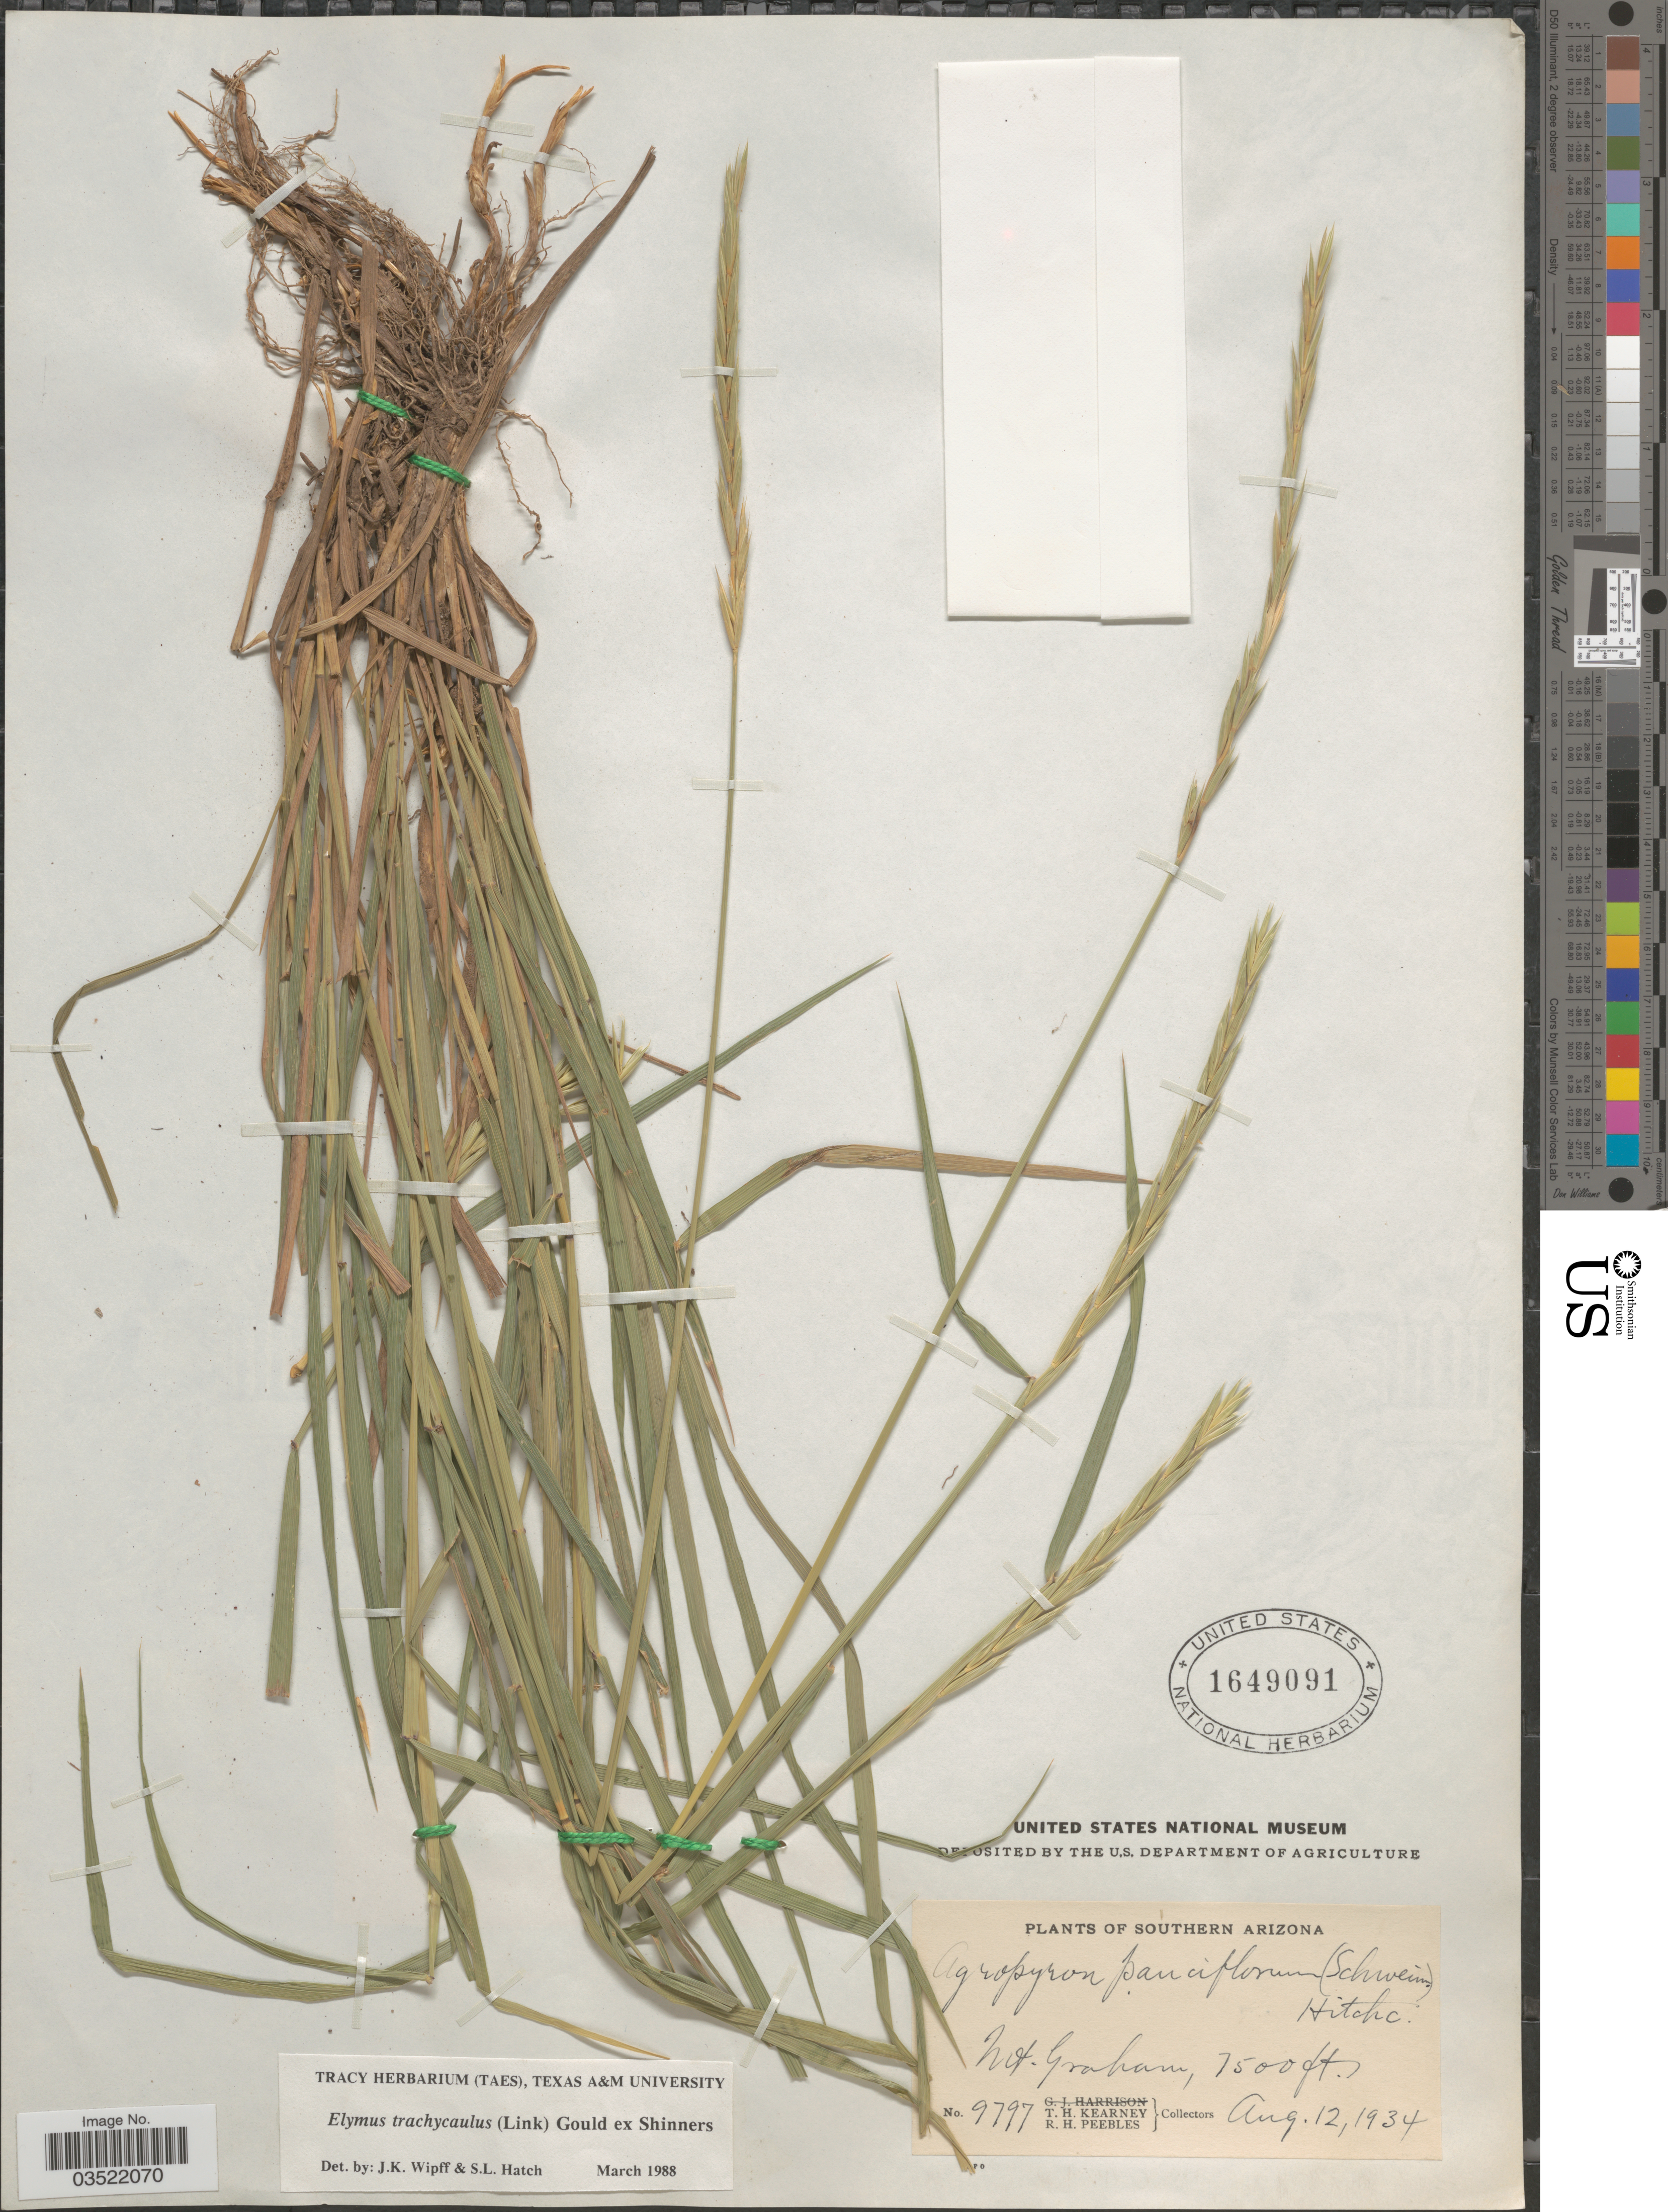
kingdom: Plantae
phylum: Tracheophyta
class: Liliopsida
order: Poales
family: Poaceae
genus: Elymus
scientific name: Elymus trachycaulus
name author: (Link) Gould ex Shinners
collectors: T. H. Kearney & R. H. Peebles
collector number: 9797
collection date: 1934-08-12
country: United States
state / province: Arizona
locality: Southern Arizona. Mt. Graham.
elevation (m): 2286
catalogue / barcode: US 1649091